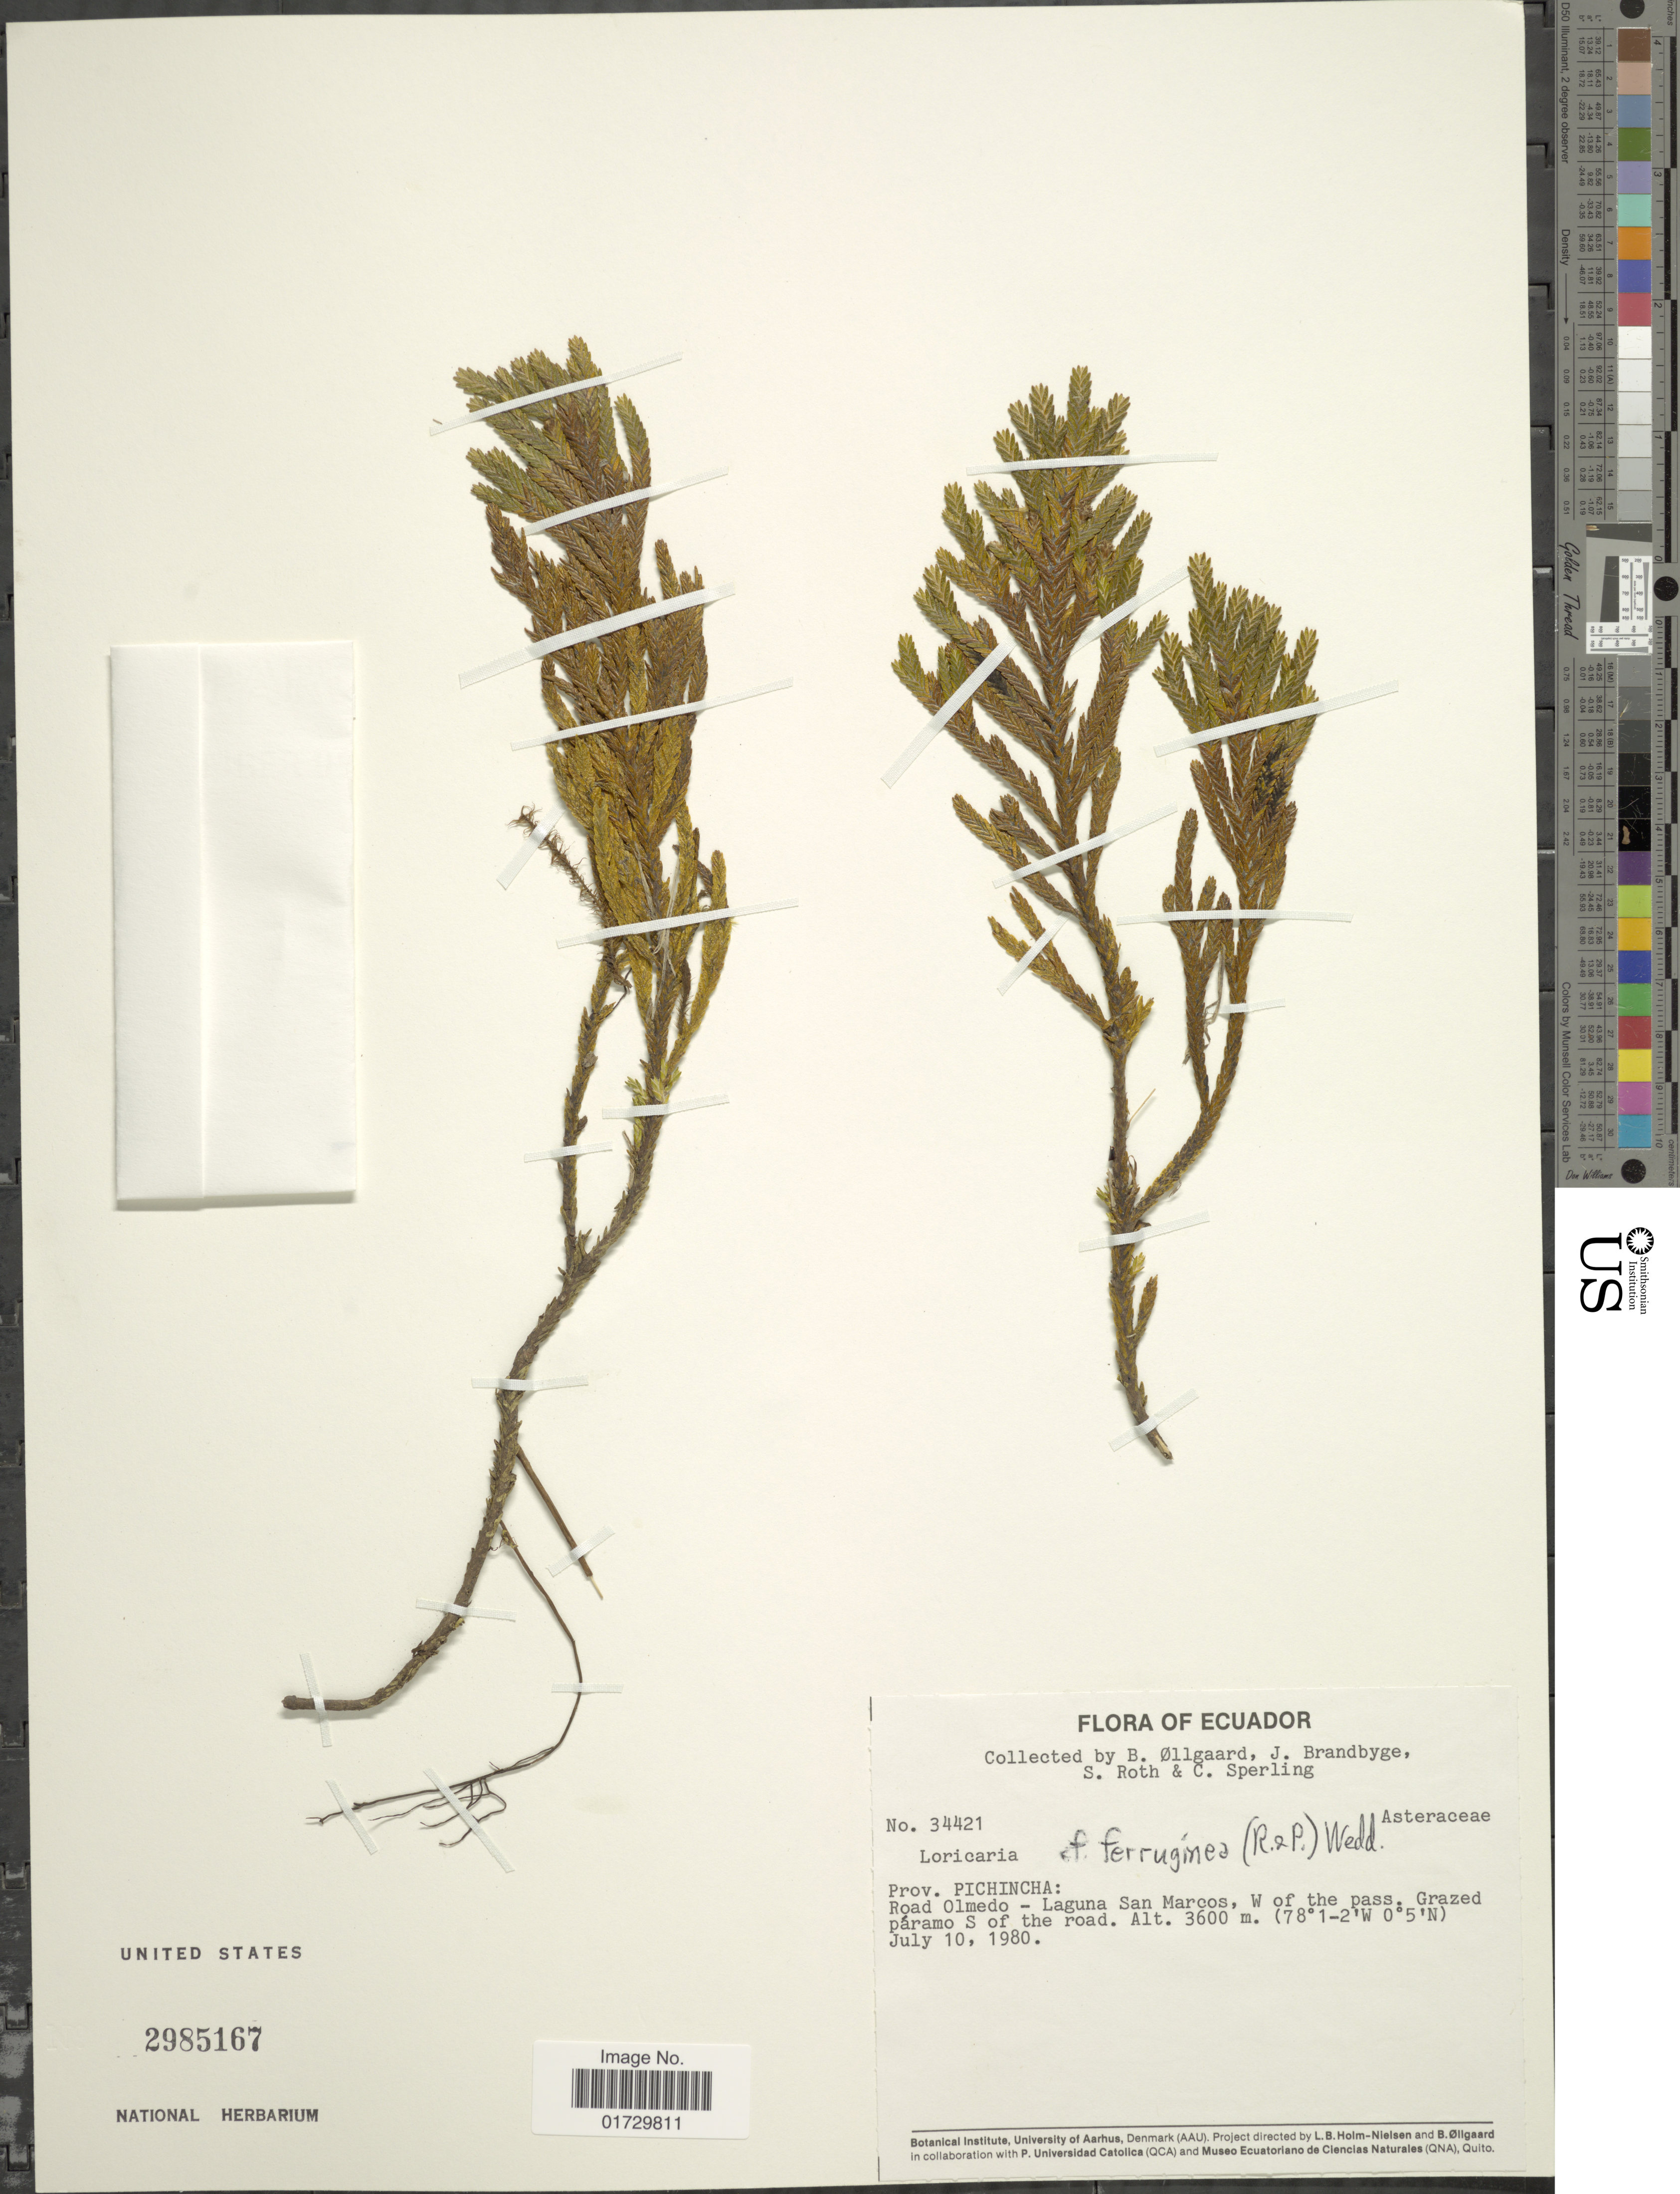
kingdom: Plantae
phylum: Tracheophyta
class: Magnoliopsida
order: Asterales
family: Asteraceae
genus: Loricaria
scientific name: Loricaria ferruginea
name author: (Ruiz & Pav.) Wedd.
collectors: B. Øllgaard, J. Brandbyge, S. Roth & C. Sperling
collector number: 34421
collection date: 1980-07-10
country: Ecuador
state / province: Pichincha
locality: Road Olmedo - Laguna San Marcos, W of the pass, Grazed paramo S of the road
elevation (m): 3600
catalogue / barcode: US 2985167